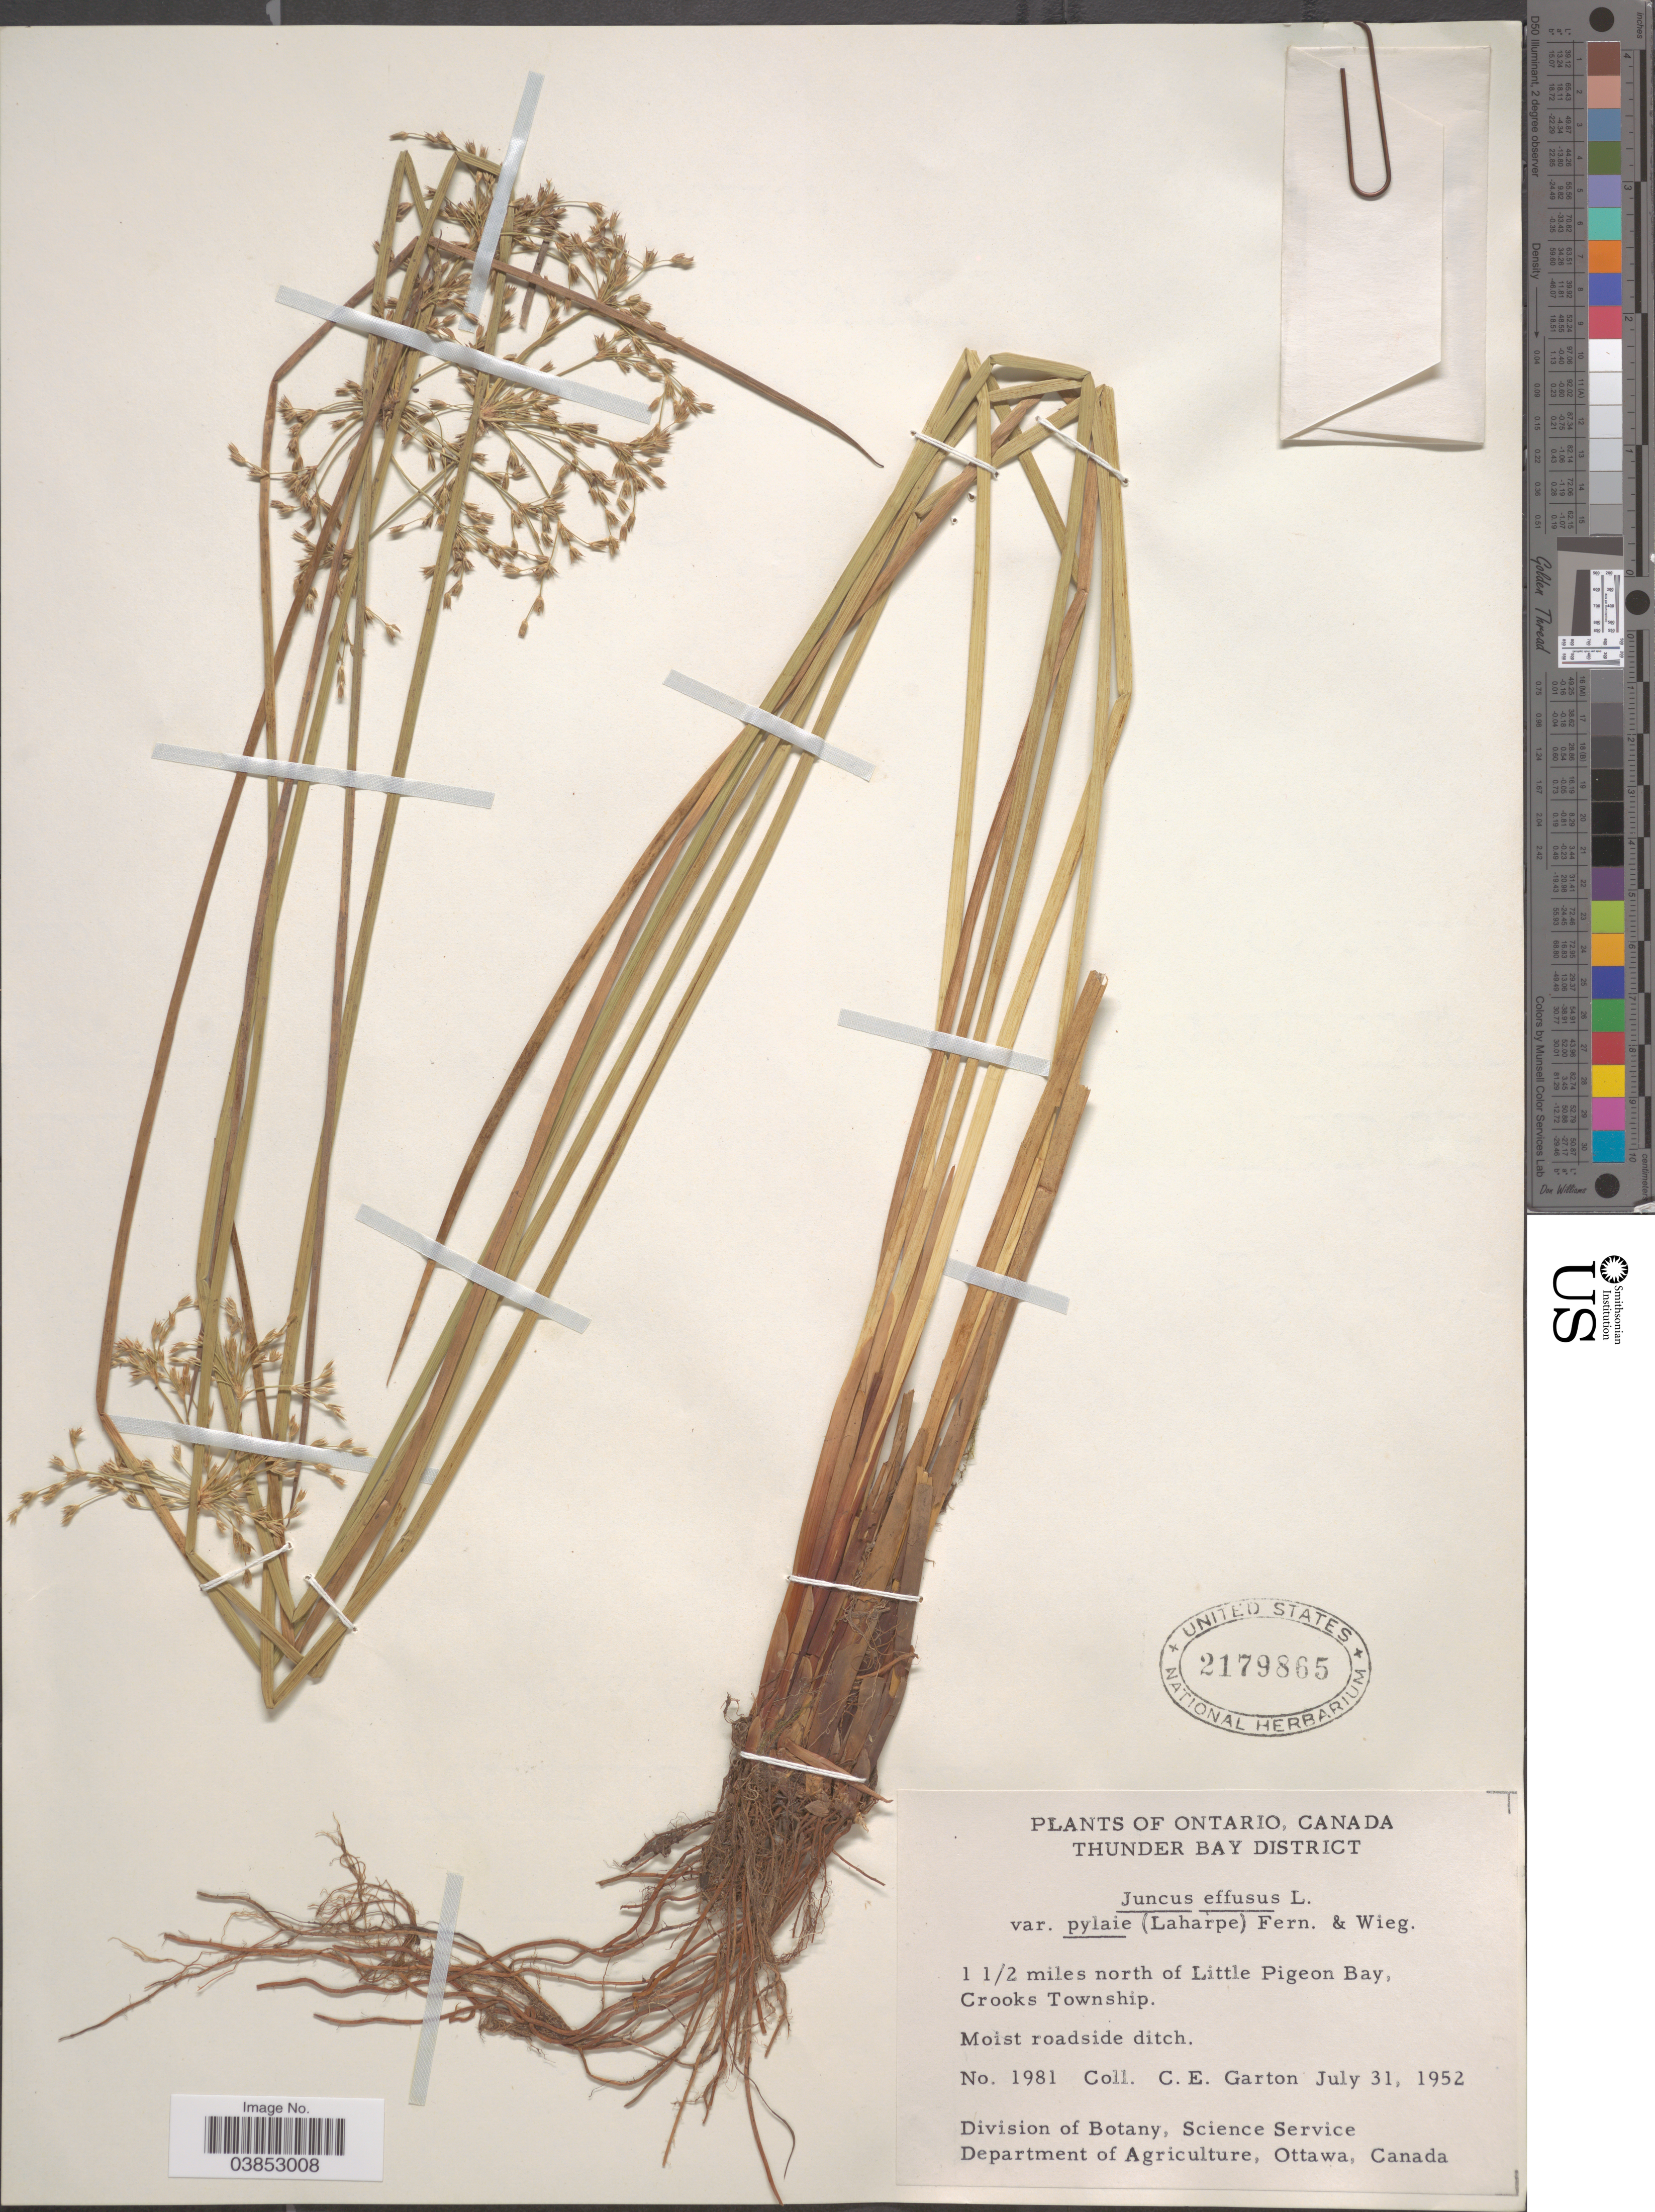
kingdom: Plantae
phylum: Tracheophyta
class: Liliopsida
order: Poales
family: Juncaceae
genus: Juncus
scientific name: Juncus effusus var. pylaei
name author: (Laharpe) Fernald & Wiegand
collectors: C. E. Garton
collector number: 1981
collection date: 1952-07-31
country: Canada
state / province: Ontario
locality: Thunder Bay District. 1 1/2 miles north of Little Pigeon Bay, Crooks Township.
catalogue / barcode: US 2179865